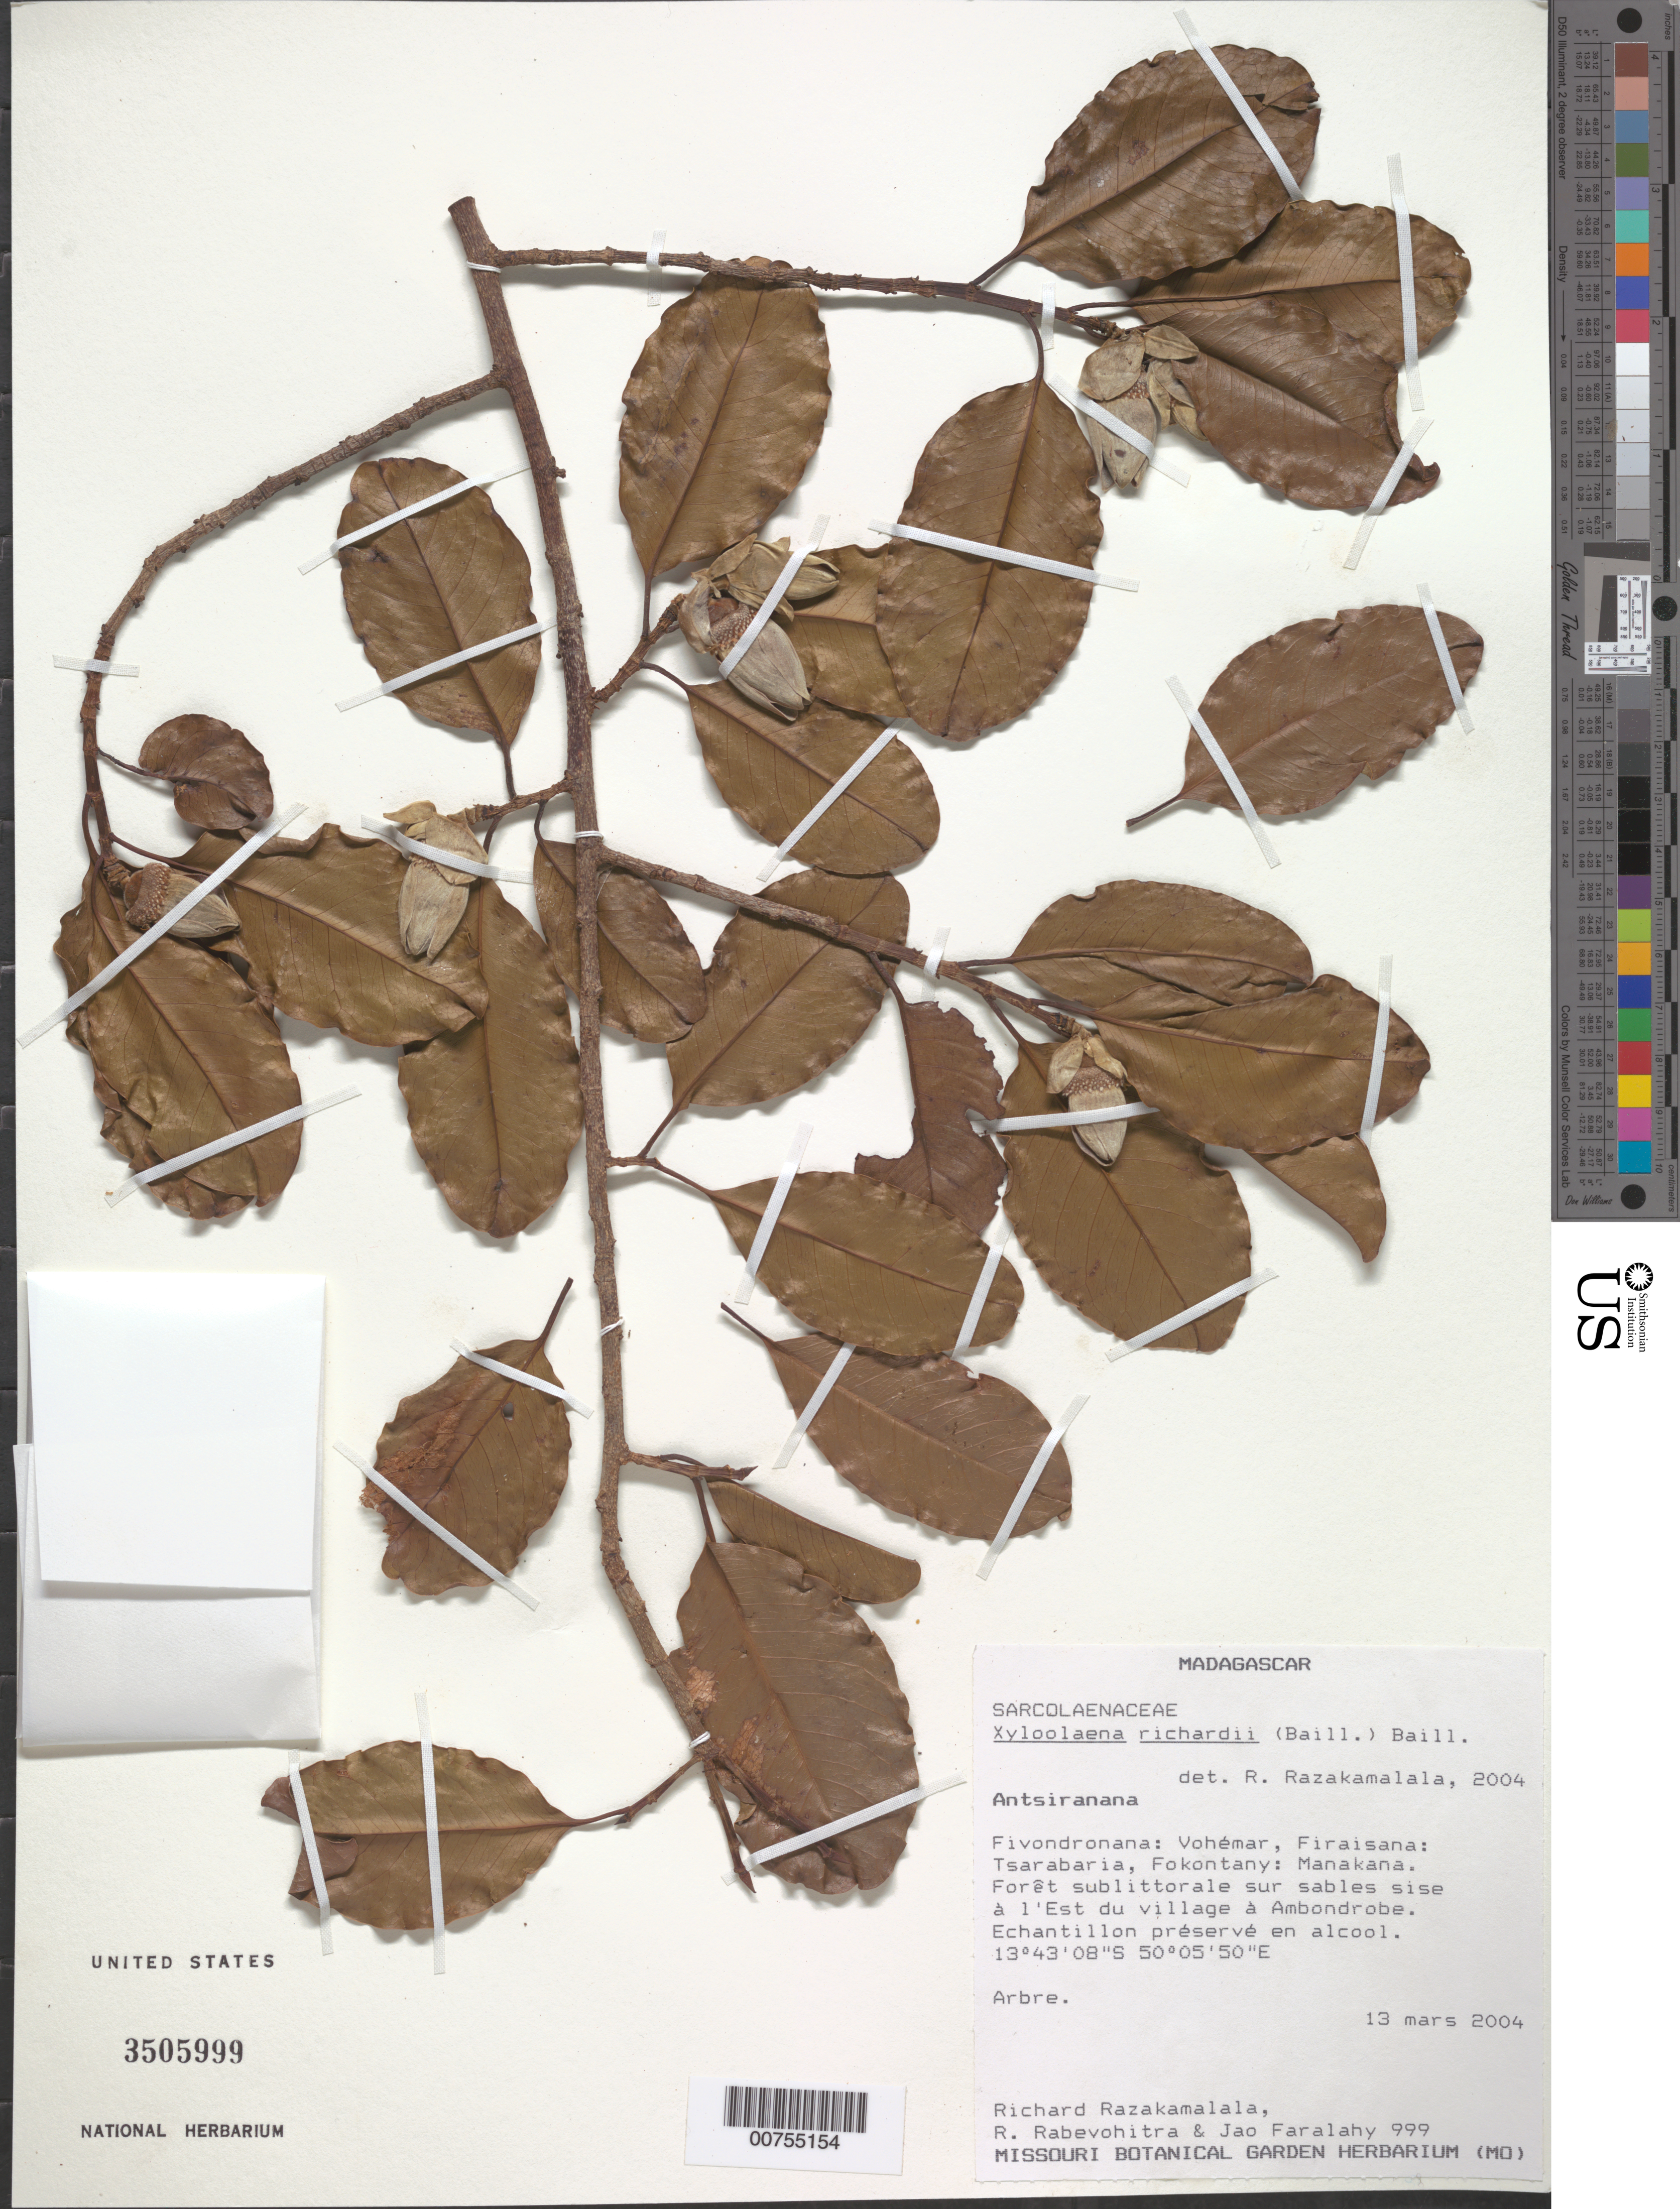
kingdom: Plantae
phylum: Tracheophyta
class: Magnoliopsida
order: Malvales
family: Sarcolaenaceae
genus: Xyloolaena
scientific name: Xyloolaena richardii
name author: (Baill.) Baill.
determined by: Razakamalala, R.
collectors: R. Razakamalala, R. Rabevohitra & J. Faralahy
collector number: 999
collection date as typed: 13 Mar 2004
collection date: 2004-03-13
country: Madagascar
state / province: Sava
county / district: Vohémar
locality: Fivondronana: Vohémar, Firaisana: Tsarabaria, Fokontany: Manakana. L'est du village à Ambondrobe.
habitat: Forêt sublittorale sur sables sise.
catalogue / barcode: US 3505999